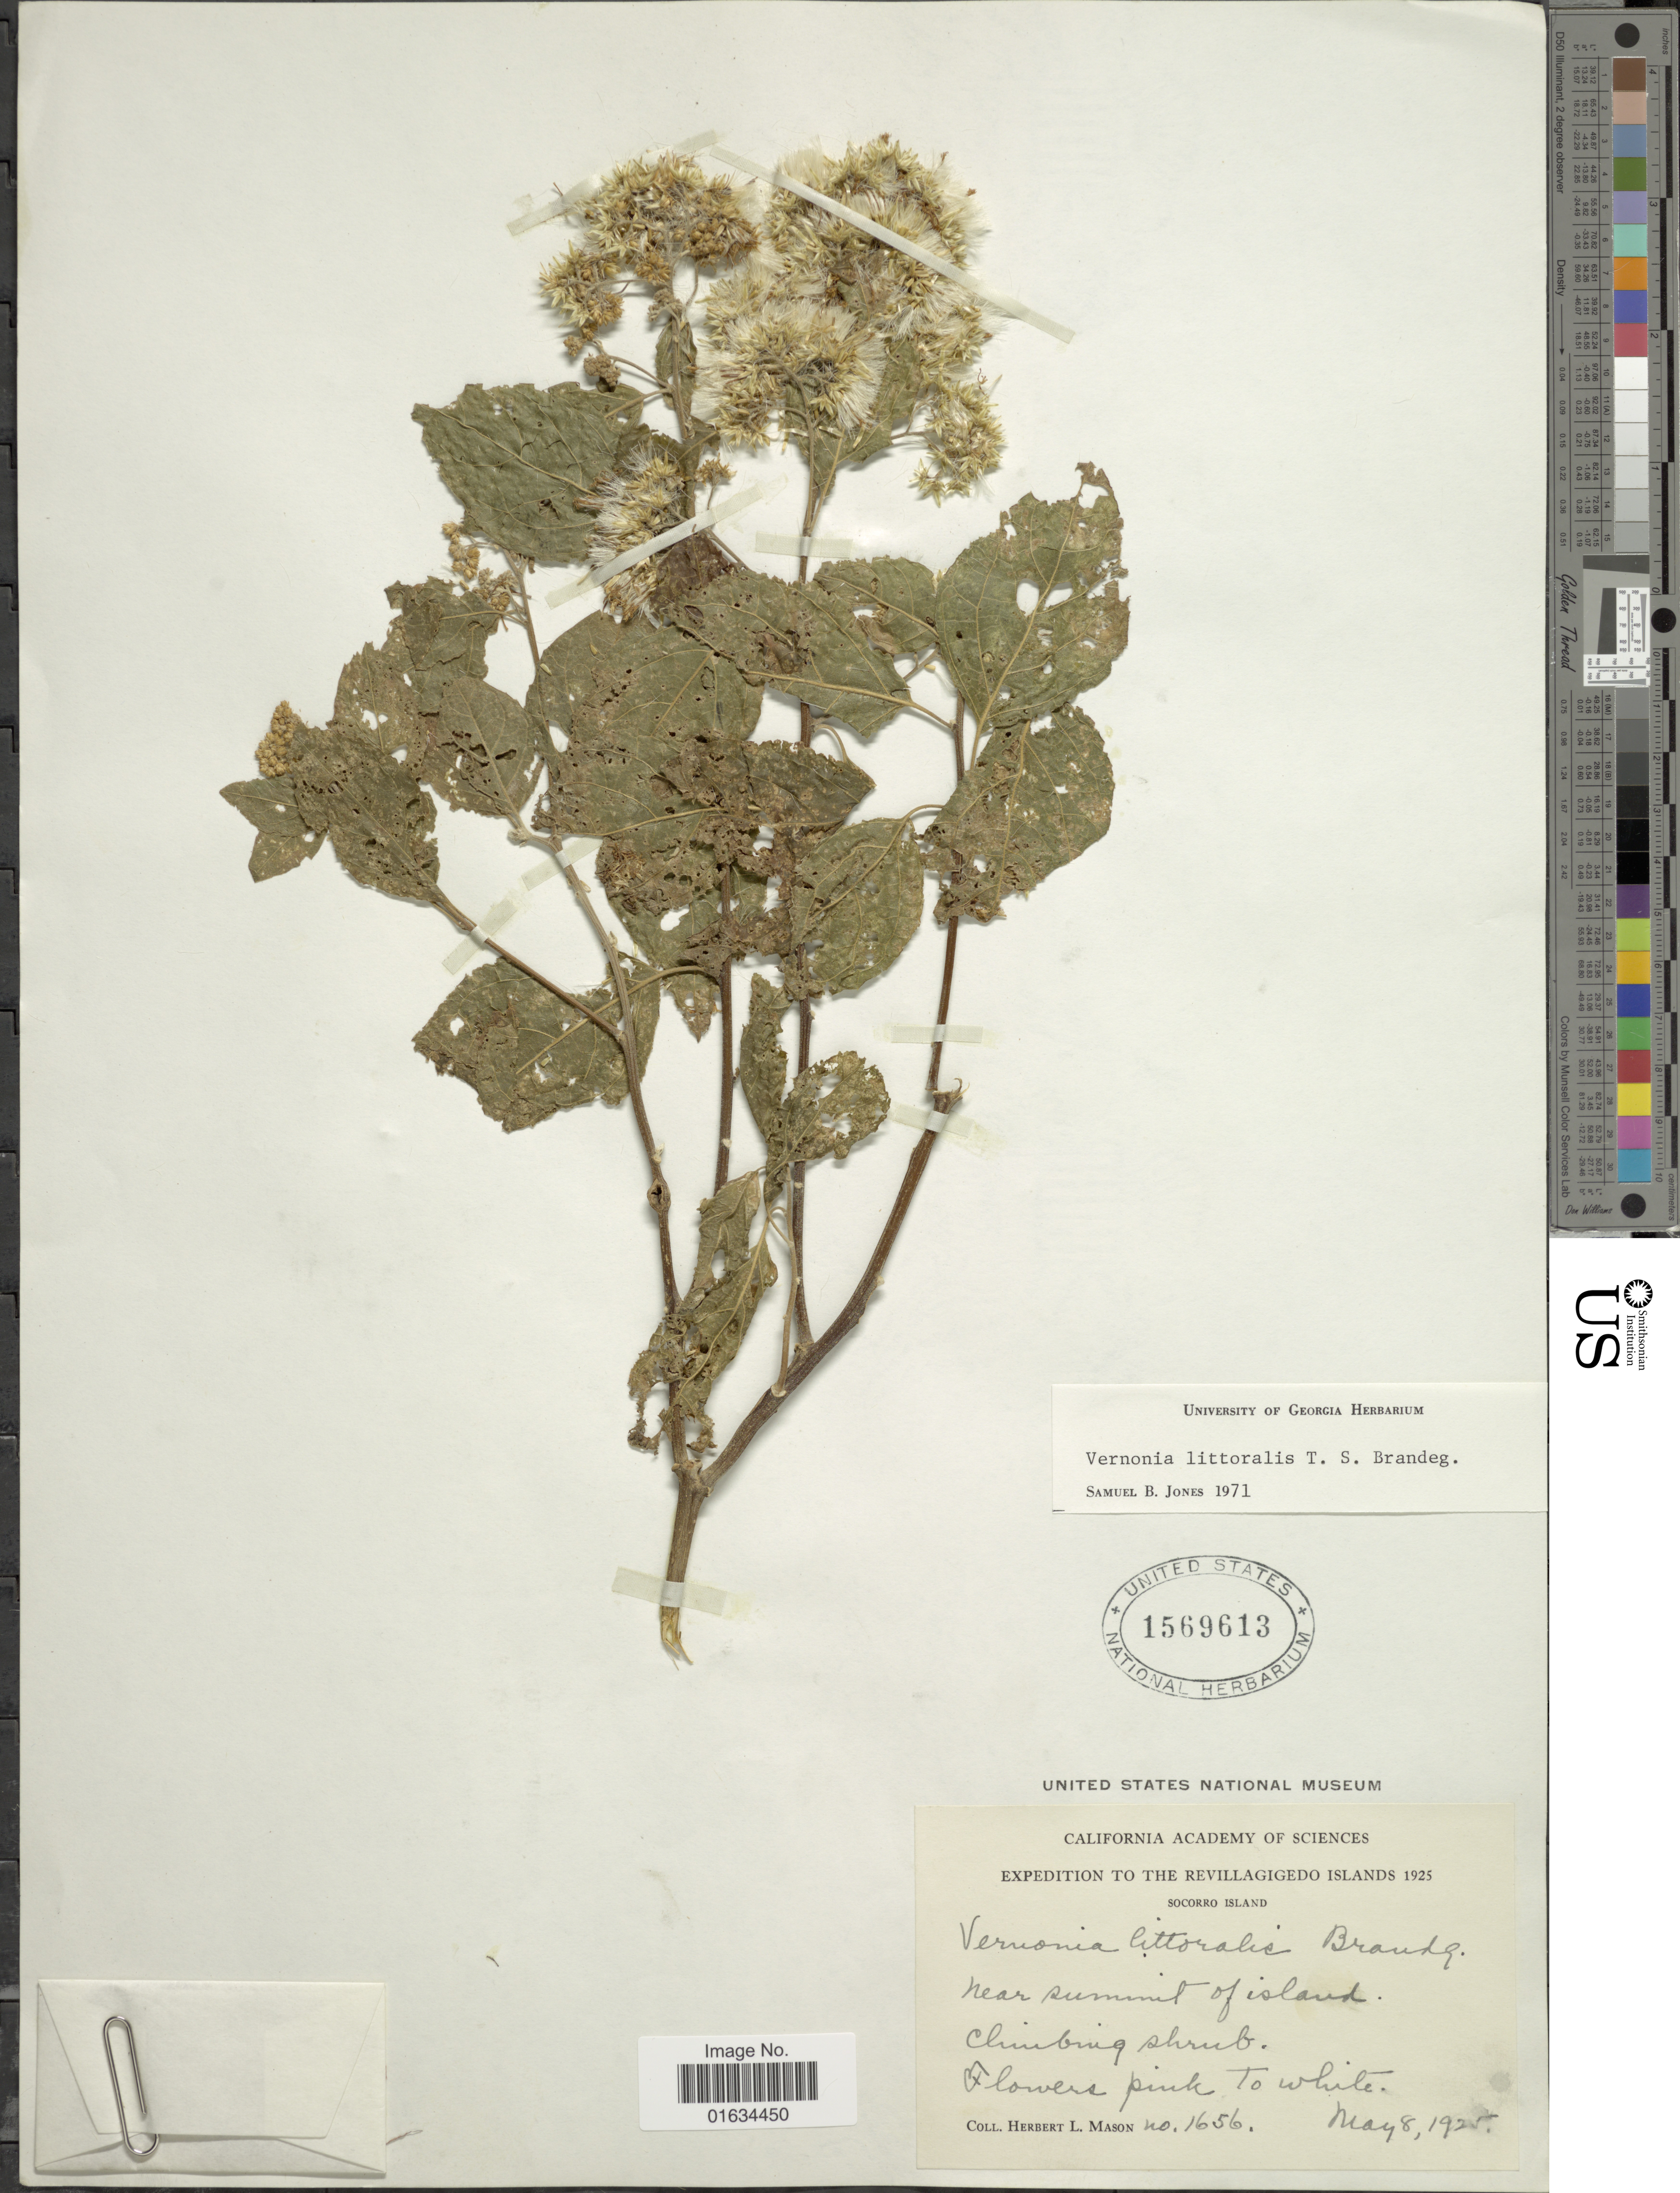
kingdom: Plantae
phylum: Tracheophyta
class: Magnoliopsida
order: Asterales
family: Asteraceae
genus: Eremosis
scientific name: Eremosis littoralis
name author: Gleason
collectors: H. L. Mason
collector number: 1656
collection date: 1925-05-08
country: Mexico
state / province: Colima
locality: The Revillagigedo Islands, Socorro Island, near summit of island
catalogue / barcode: US 1569613